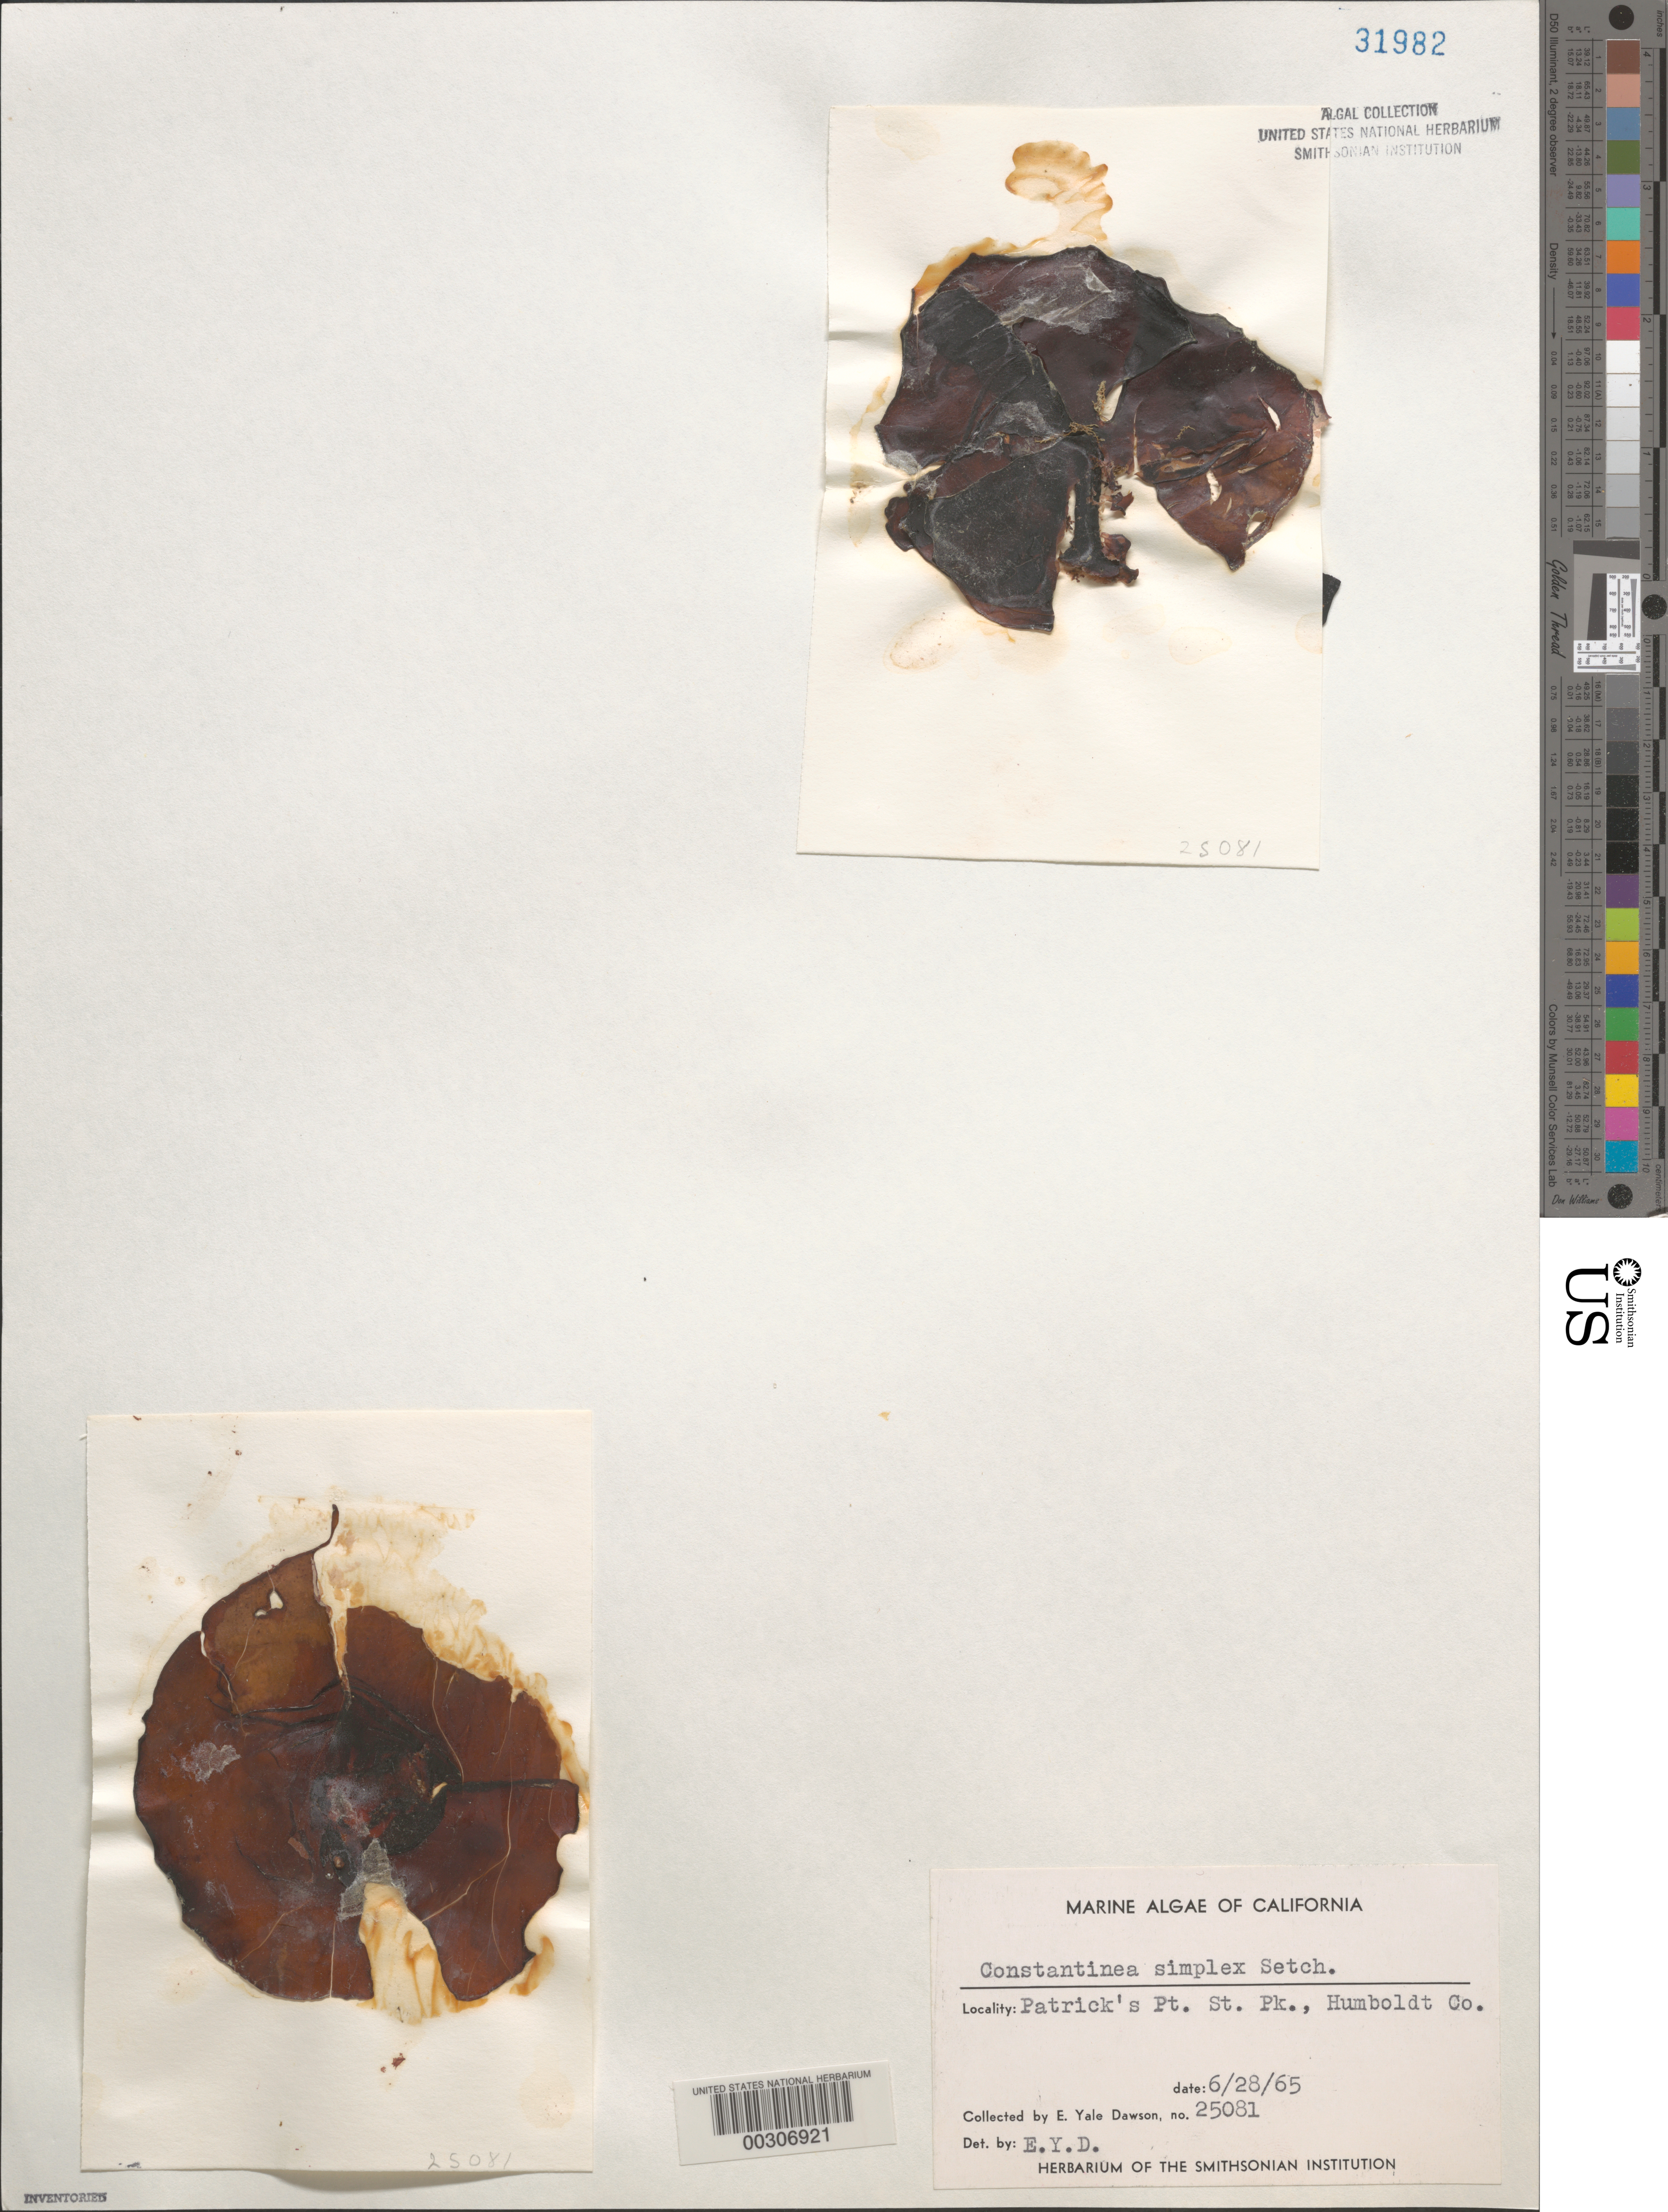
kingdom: Plantae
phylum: Rhodophyta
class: Florideophyceae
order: Gigartinales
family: Dumontiaceae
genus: Constantinea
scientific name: Constantinea simplex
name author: Setch.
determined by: Dawson, E. Y.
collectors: E. Y. Dawson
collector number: EYD 25081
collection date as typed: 28 Jun 1965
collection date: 1965-06-28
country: United States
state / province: California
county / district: Humboldt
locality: Patrick's Point State Park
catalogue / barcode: US 31982